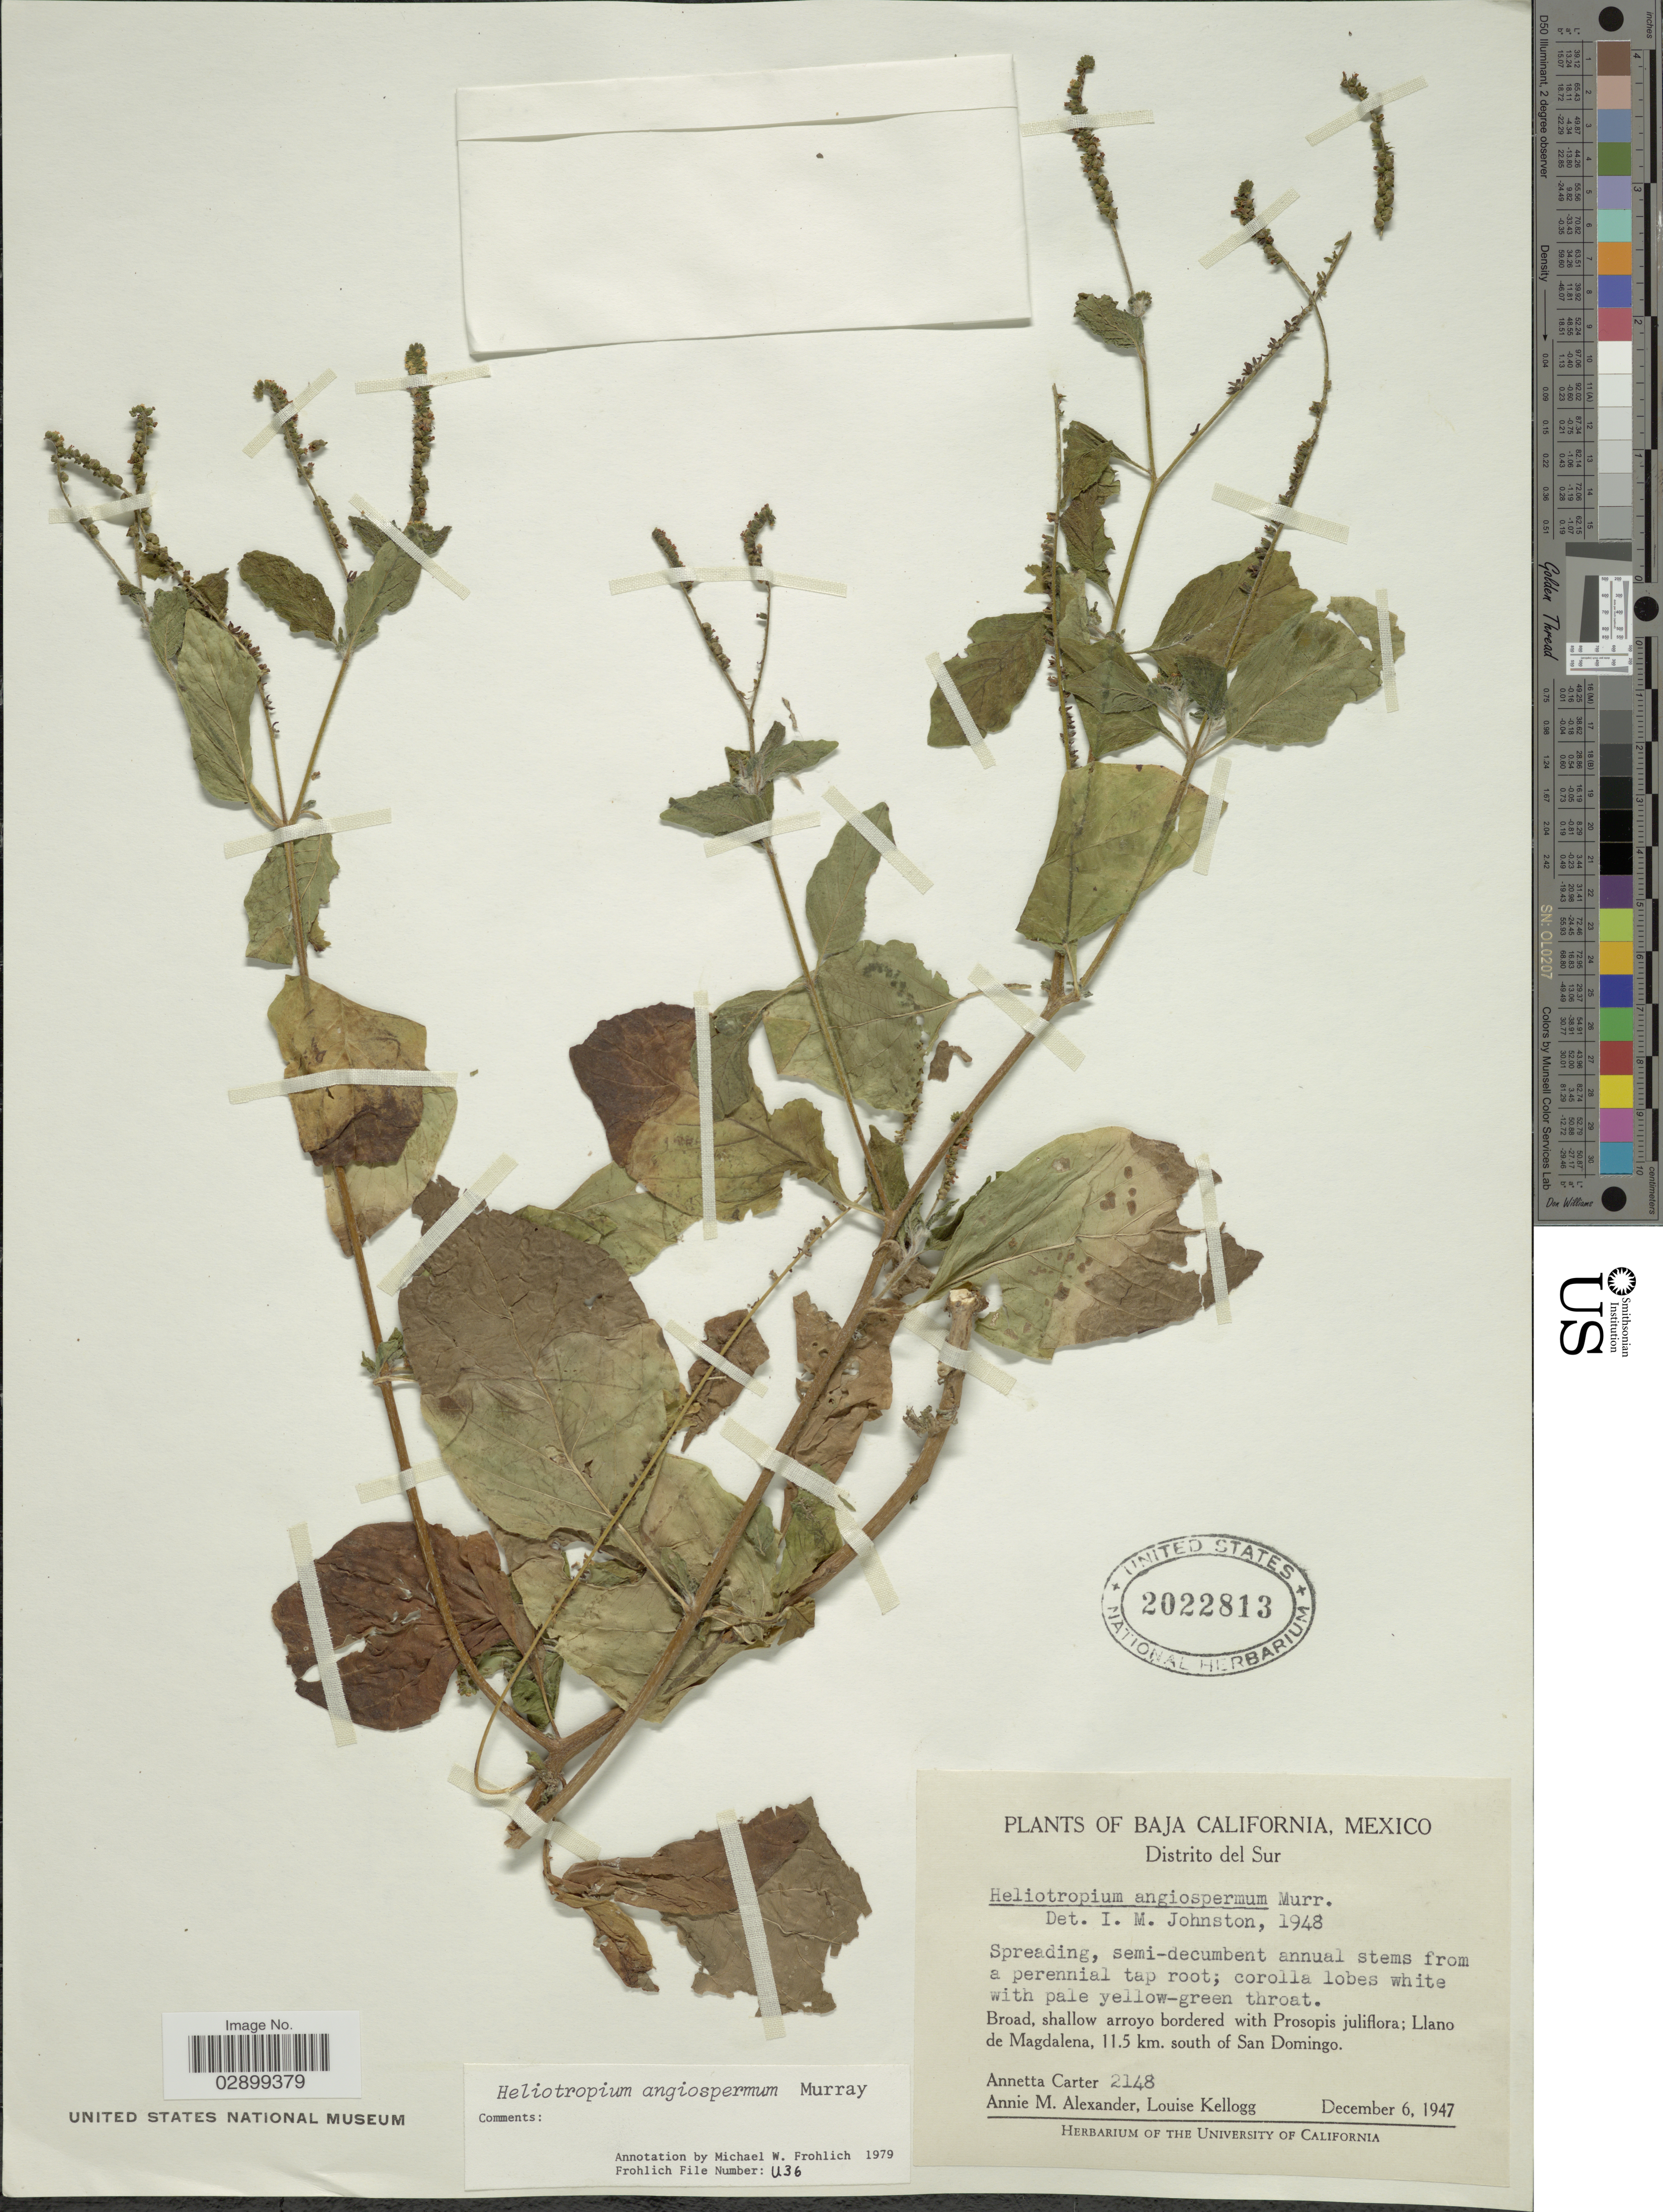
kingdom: Plantae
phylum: Tracheophyta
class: Magnoliopsida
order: Boraginales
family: Heliotropiaceae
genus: Heliotropium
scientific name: Heliotropium angiospermum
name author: Murray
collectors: A. Carter, A. M. Alexander & L. Kellogg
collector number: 2148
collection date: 1947-12-06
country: Mexico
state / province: Baja California Sur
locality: Distrito del Sur. Llano de Magdalena, 11.5 km. south of San Domingo.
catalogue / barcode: US 2022813